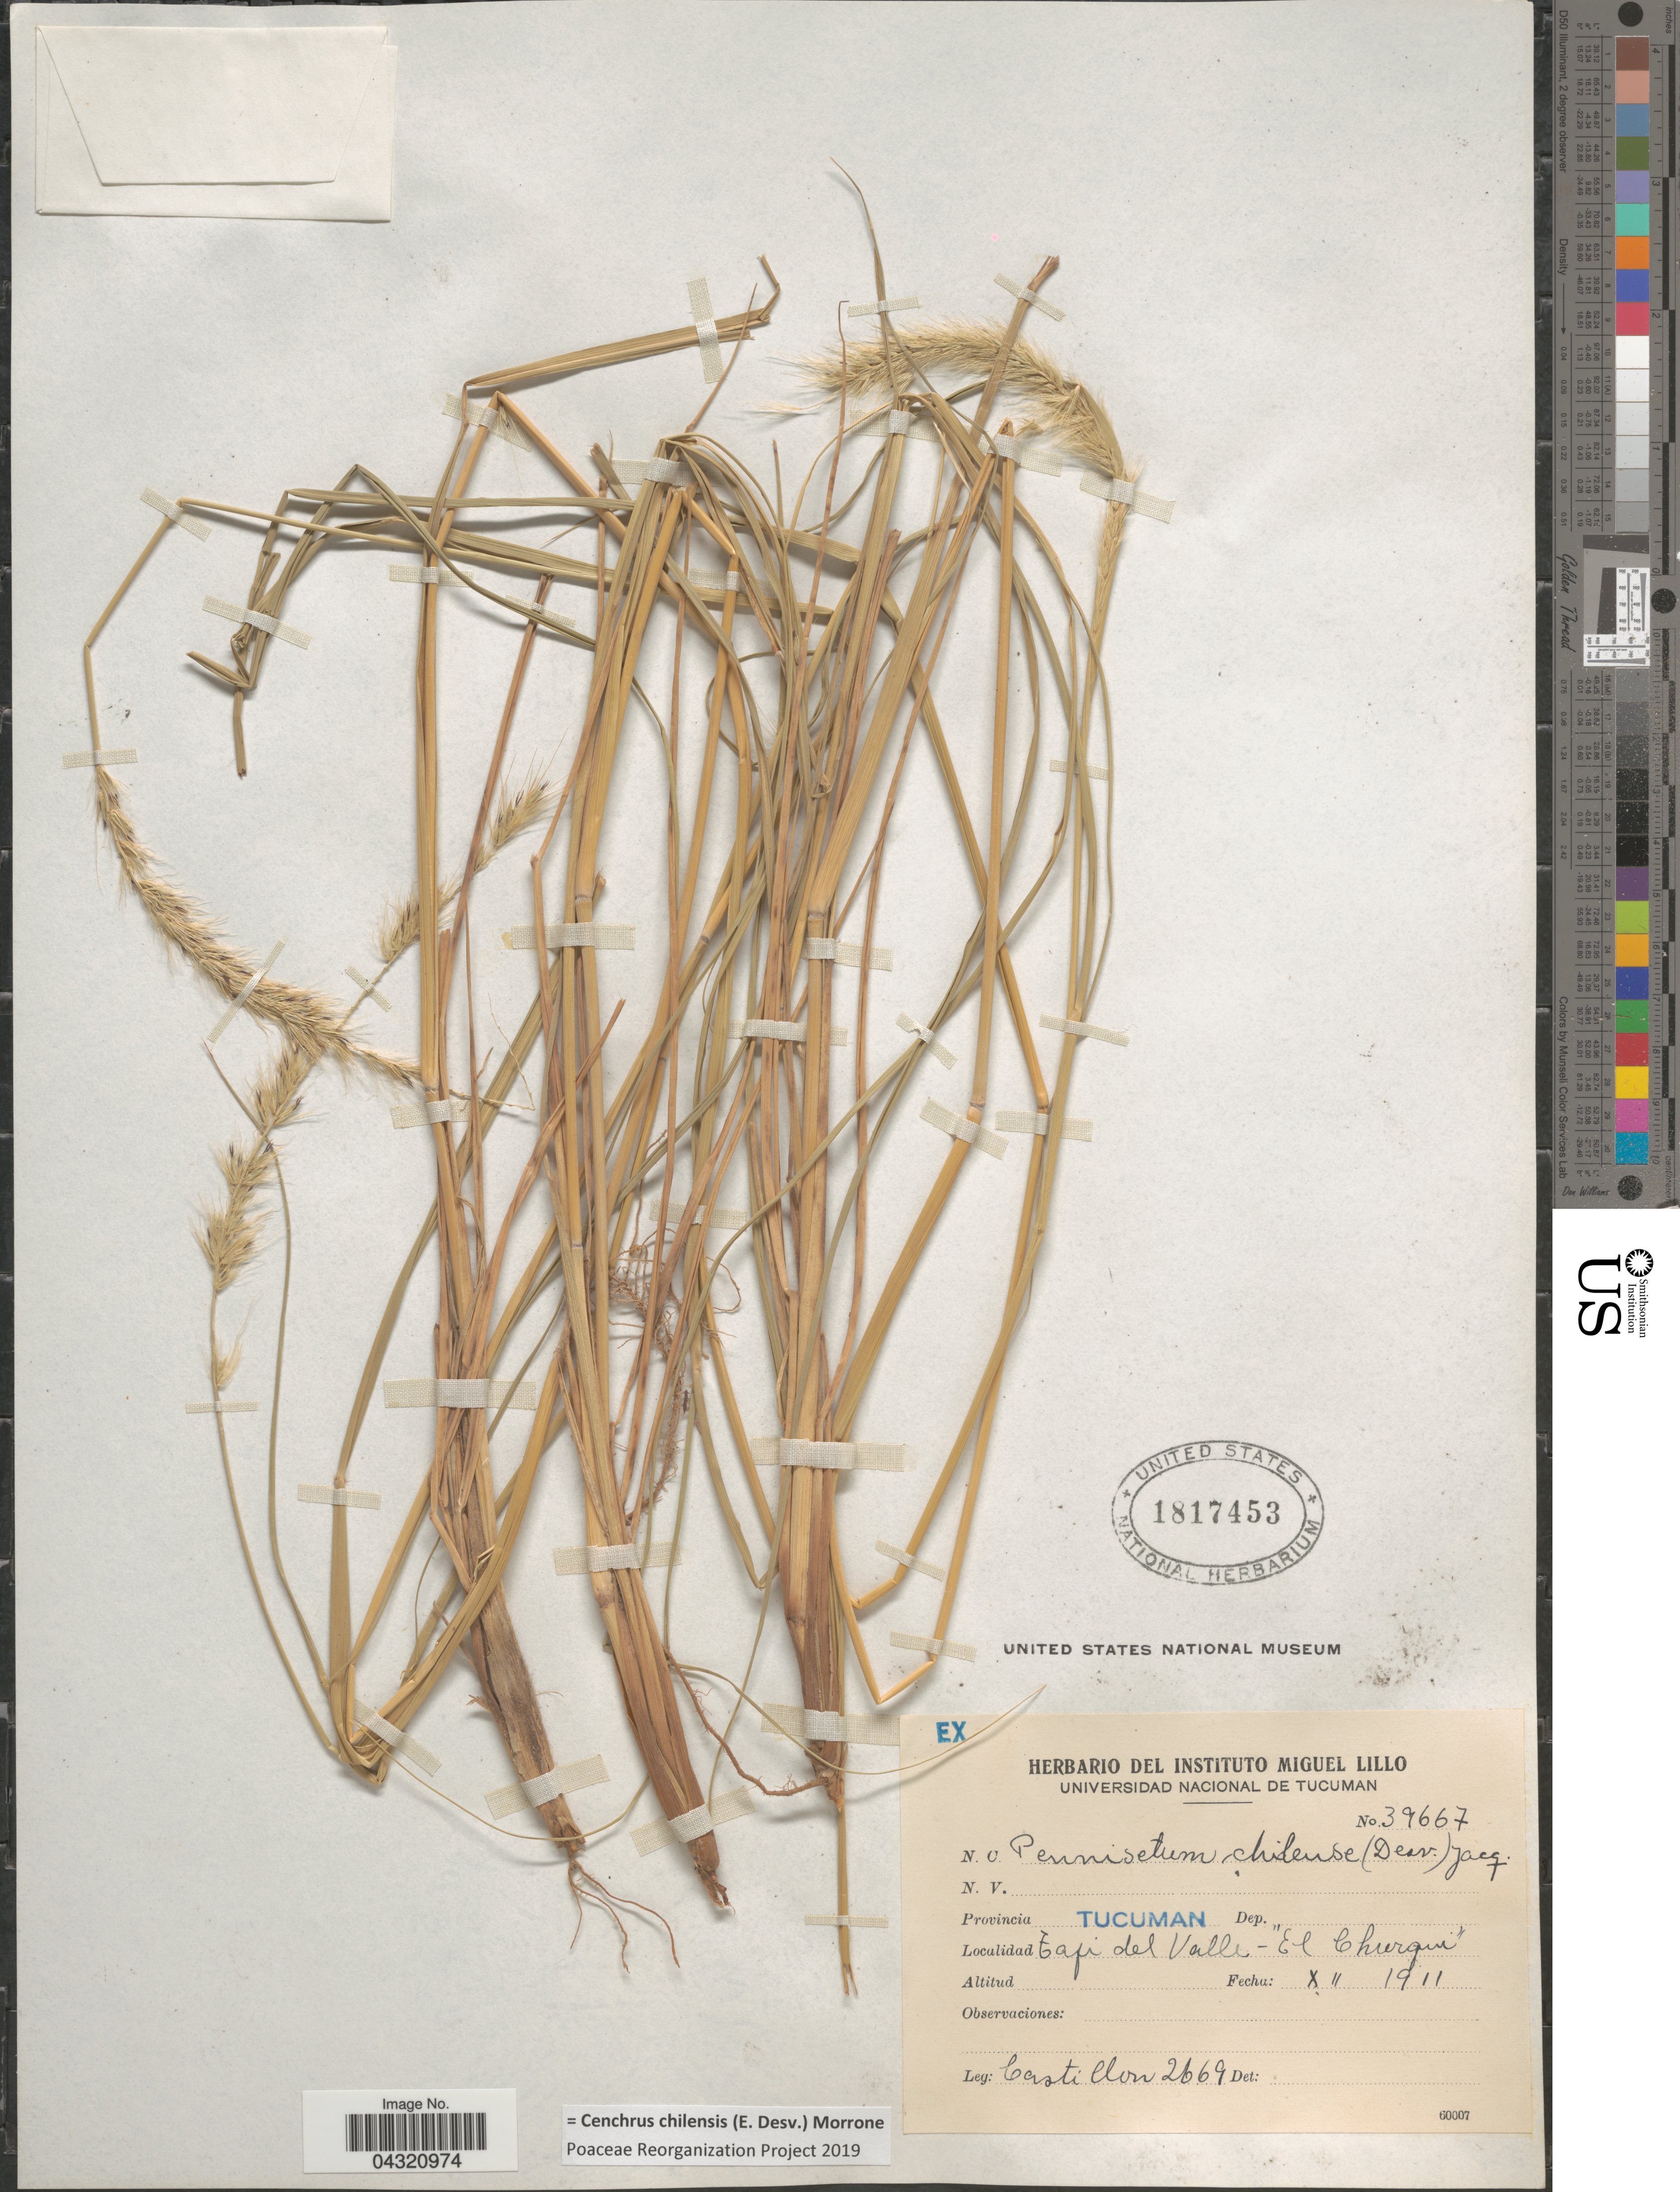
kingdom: Plantae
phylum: Tracheophyta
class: Liliopsida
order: Poales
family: Poaceae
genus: Cenchrus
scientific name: Cenchrus chilensis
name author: (É. Desv.) Morrone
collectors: Castillon, --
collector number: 2669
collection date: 1911-12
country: Argentina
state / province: Tucuman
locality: Tafi del Valle - "El Churqui".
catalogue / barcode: US 1817453